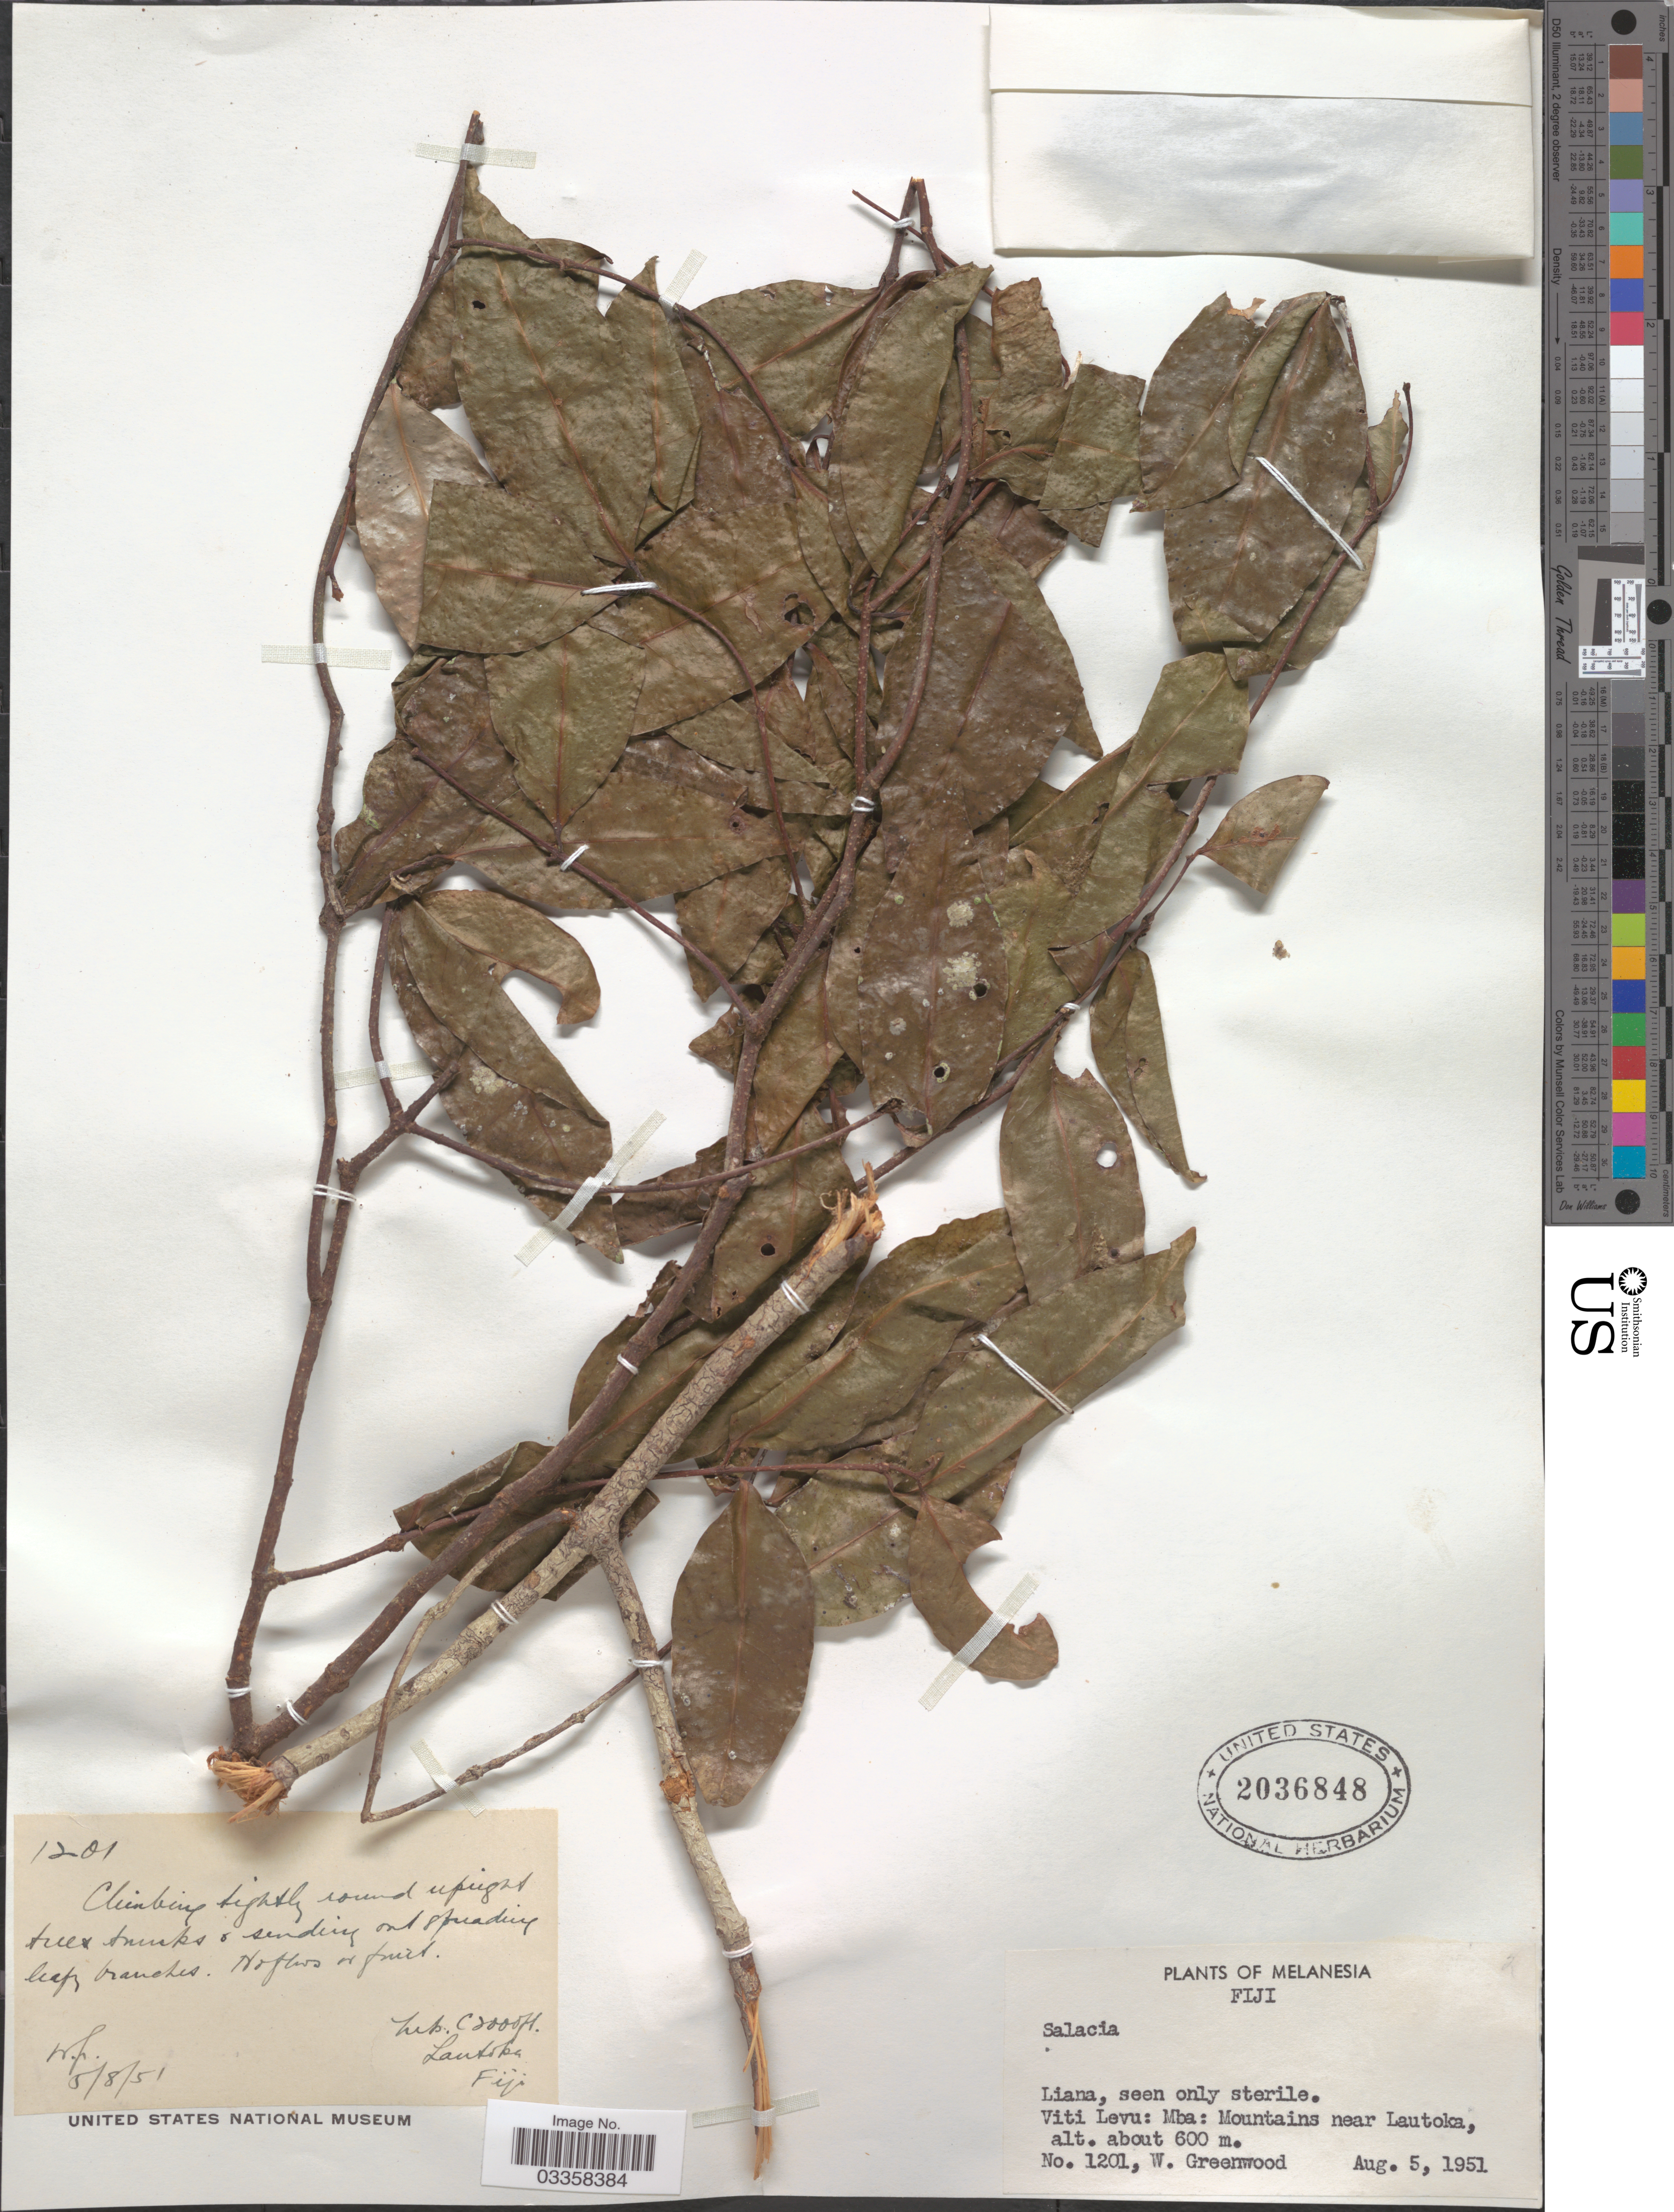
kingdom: Plantae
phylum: Tracheophyta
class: Magnoliopsida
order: Celastrales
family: Celastraceae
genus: Salacia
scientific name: Salacia sp.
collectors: W. Greenwood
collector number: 1201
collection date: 1951-08-05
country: Fiji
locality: Melanesia. Viti Levu: Mba: Mountains near Lautoka.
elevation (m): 600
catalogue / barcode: US 2036848